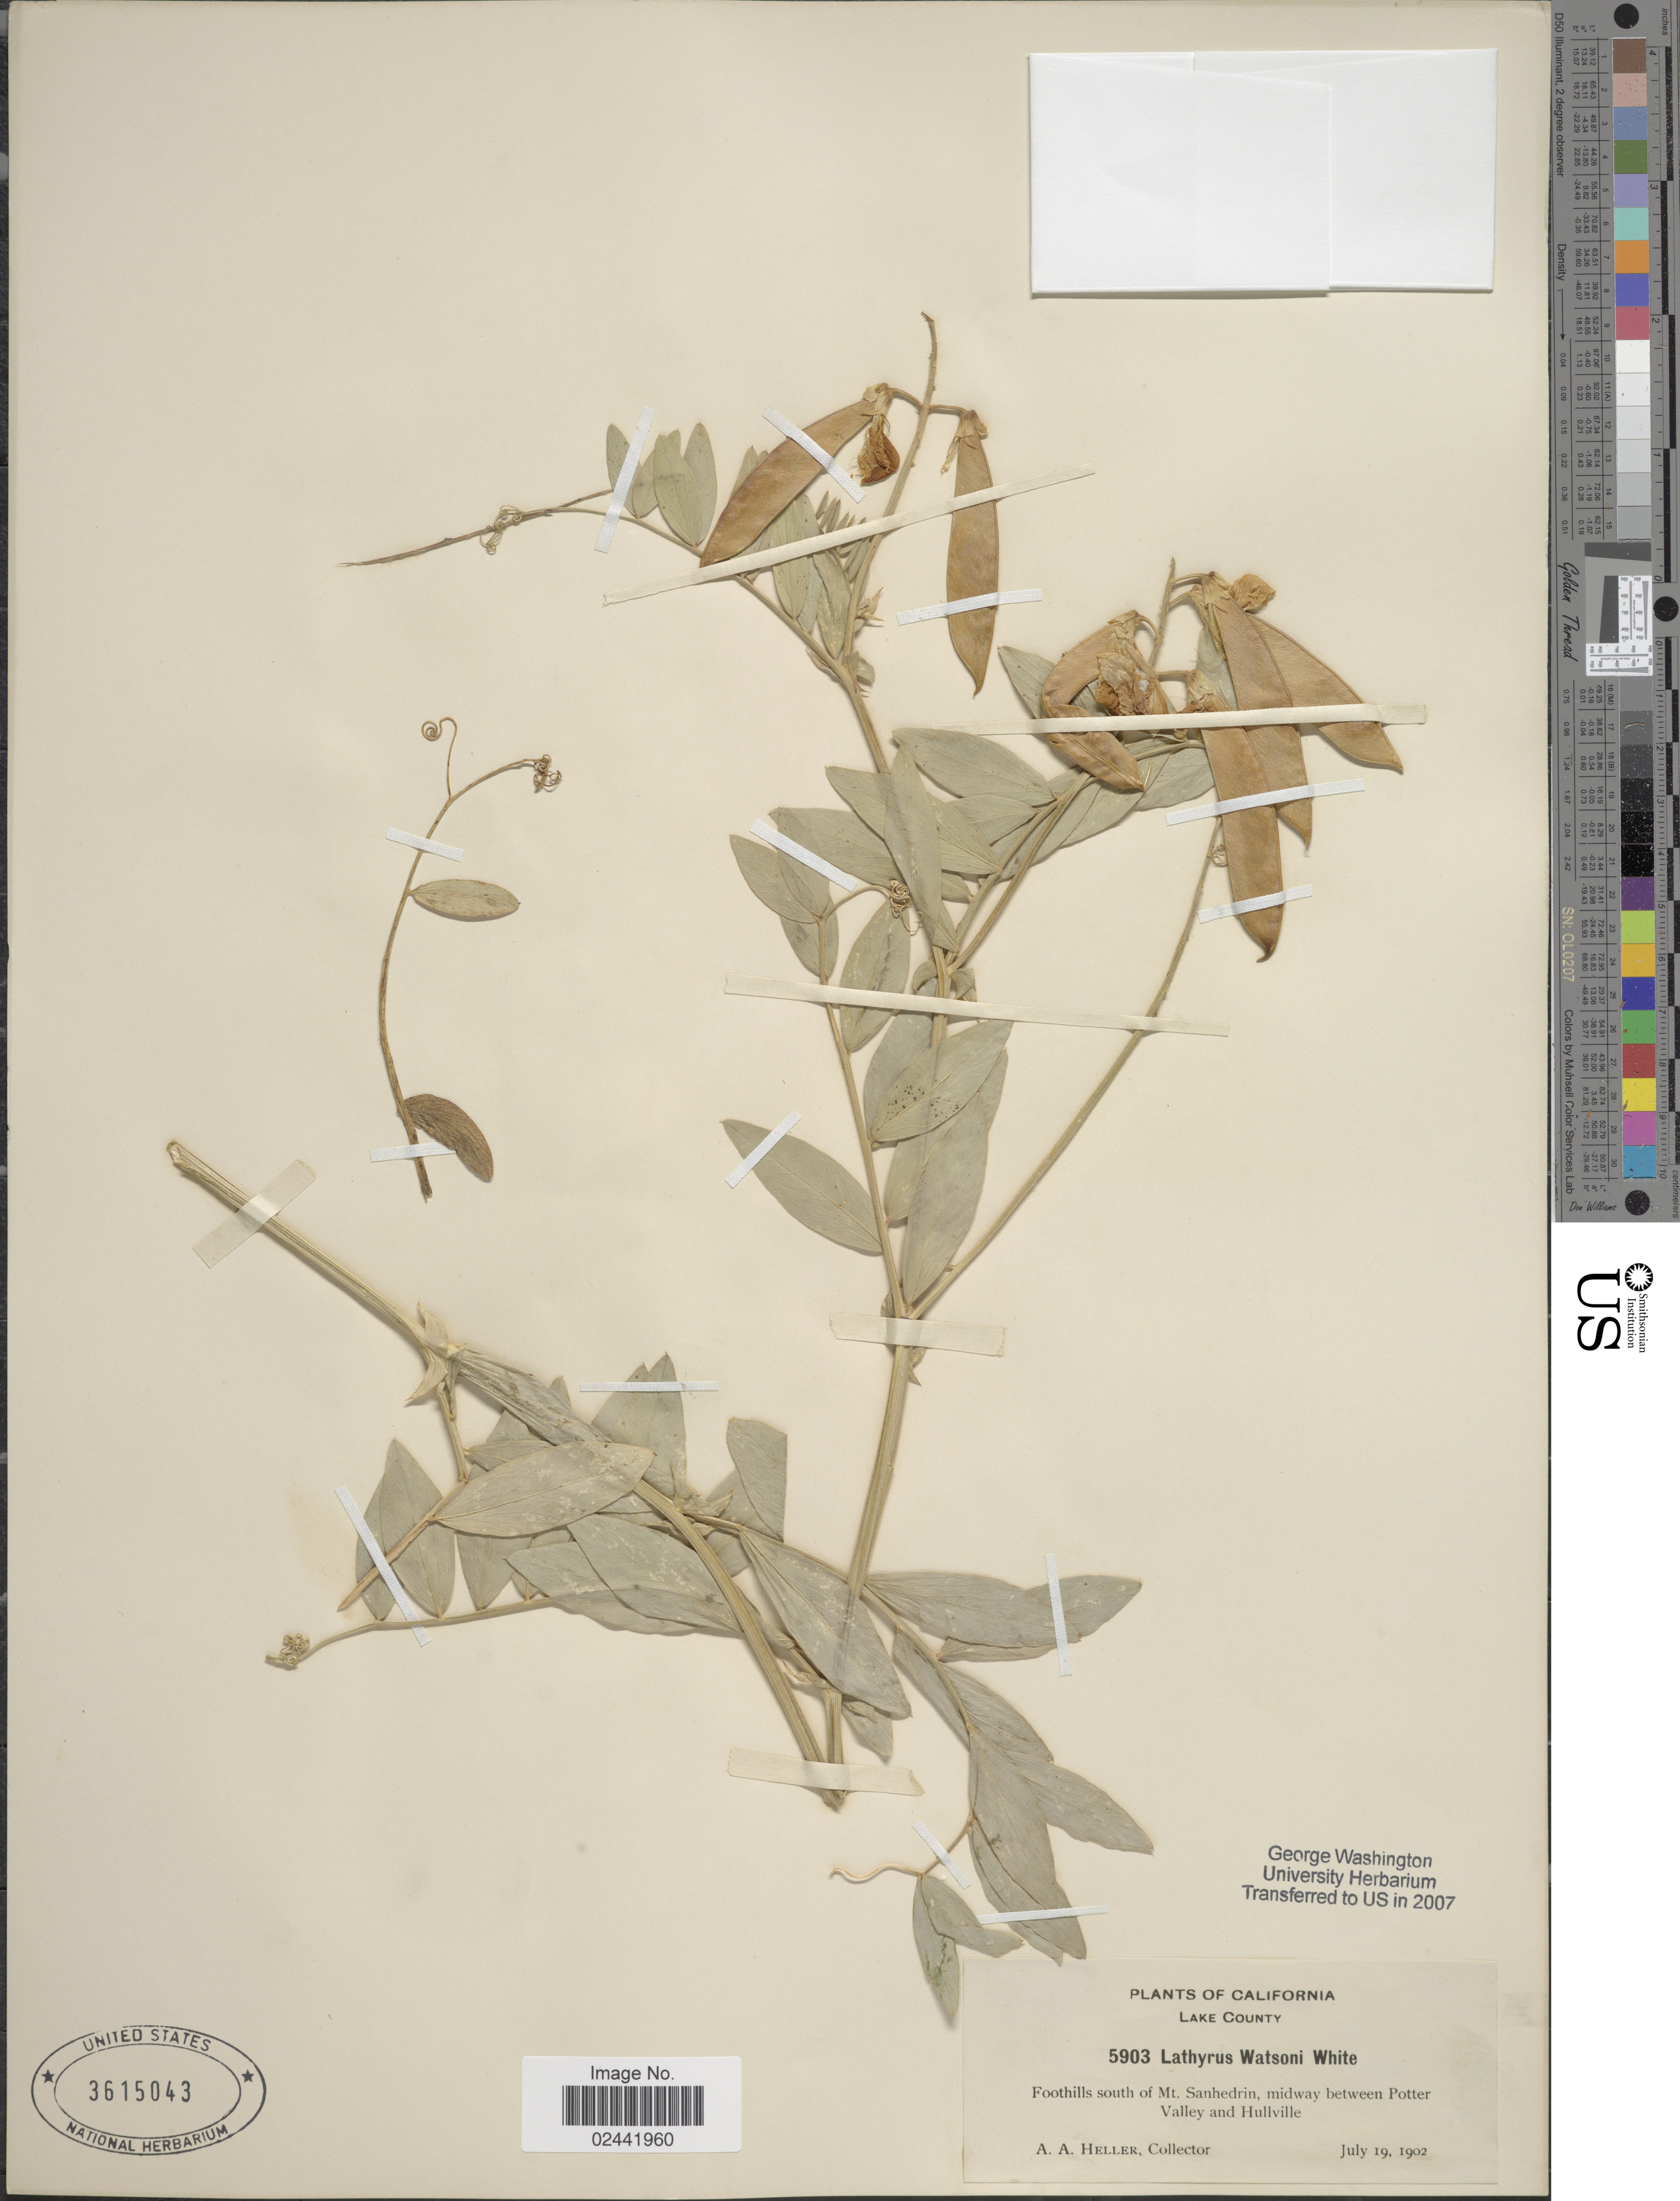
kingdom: Plantae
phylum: Tracheophyta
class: Magnoliopsida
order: Fabales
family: Fabaceae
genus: Lathyrus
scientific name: Lathyrus watsonii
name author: T.G. White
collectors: A. A. Heller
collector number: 5903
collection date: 1902-07-19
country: United States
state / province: California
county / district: Lake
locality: Lake County. Foothills south of Mt. Sanhedrin, midway between Potter Valley and Hullville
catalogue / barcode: US 3615043